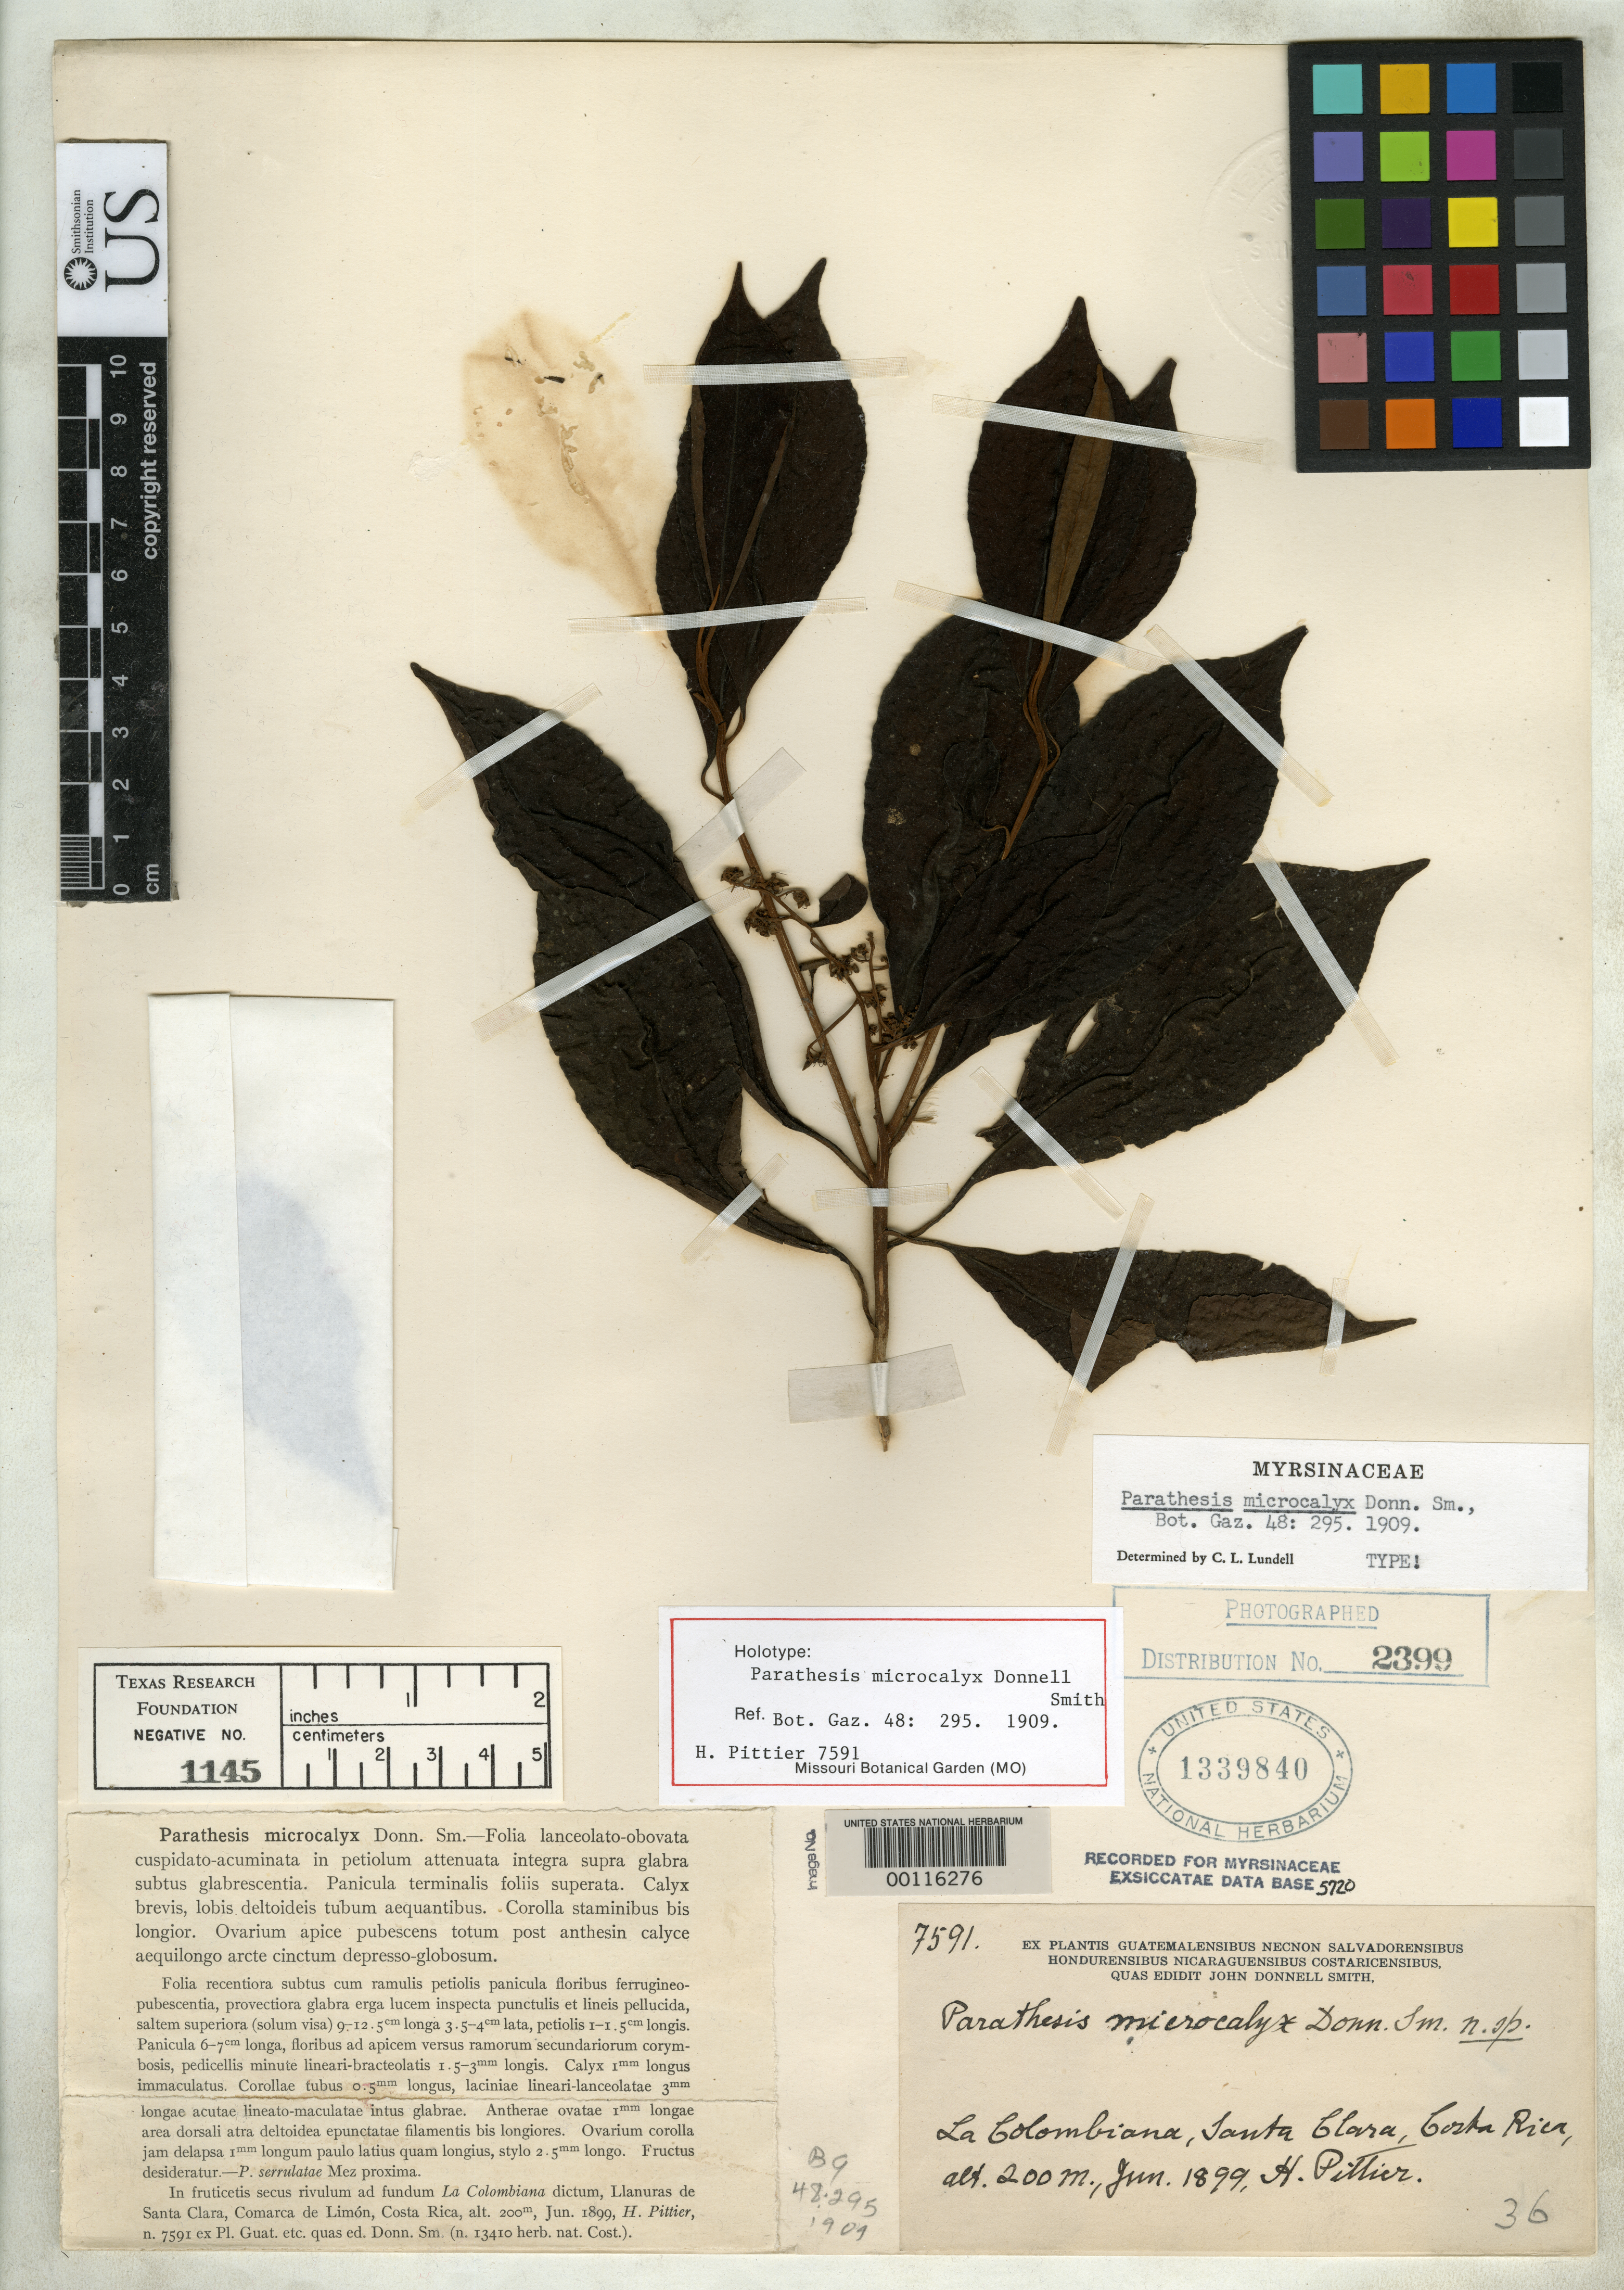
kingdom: Plantae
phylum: Tracheophyta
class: Magnoliopsida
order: Ericales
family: Primulaceae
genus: Parathesis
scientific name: Parathesis microcalyx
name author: Donn. Sm.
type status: Holotype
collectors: H. F. Pittier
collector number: J.D.S. 7591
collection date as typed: Jun 1899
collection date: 1899-06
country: Costa Rica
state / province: Limón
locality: La Colombiana, Llanuras de Santa Clara.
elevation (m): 200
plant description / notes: Pittier [Donn. Sm.] 7591 = Pittier [herb. nat. Cost.] 13410.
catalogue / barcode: US 1339840